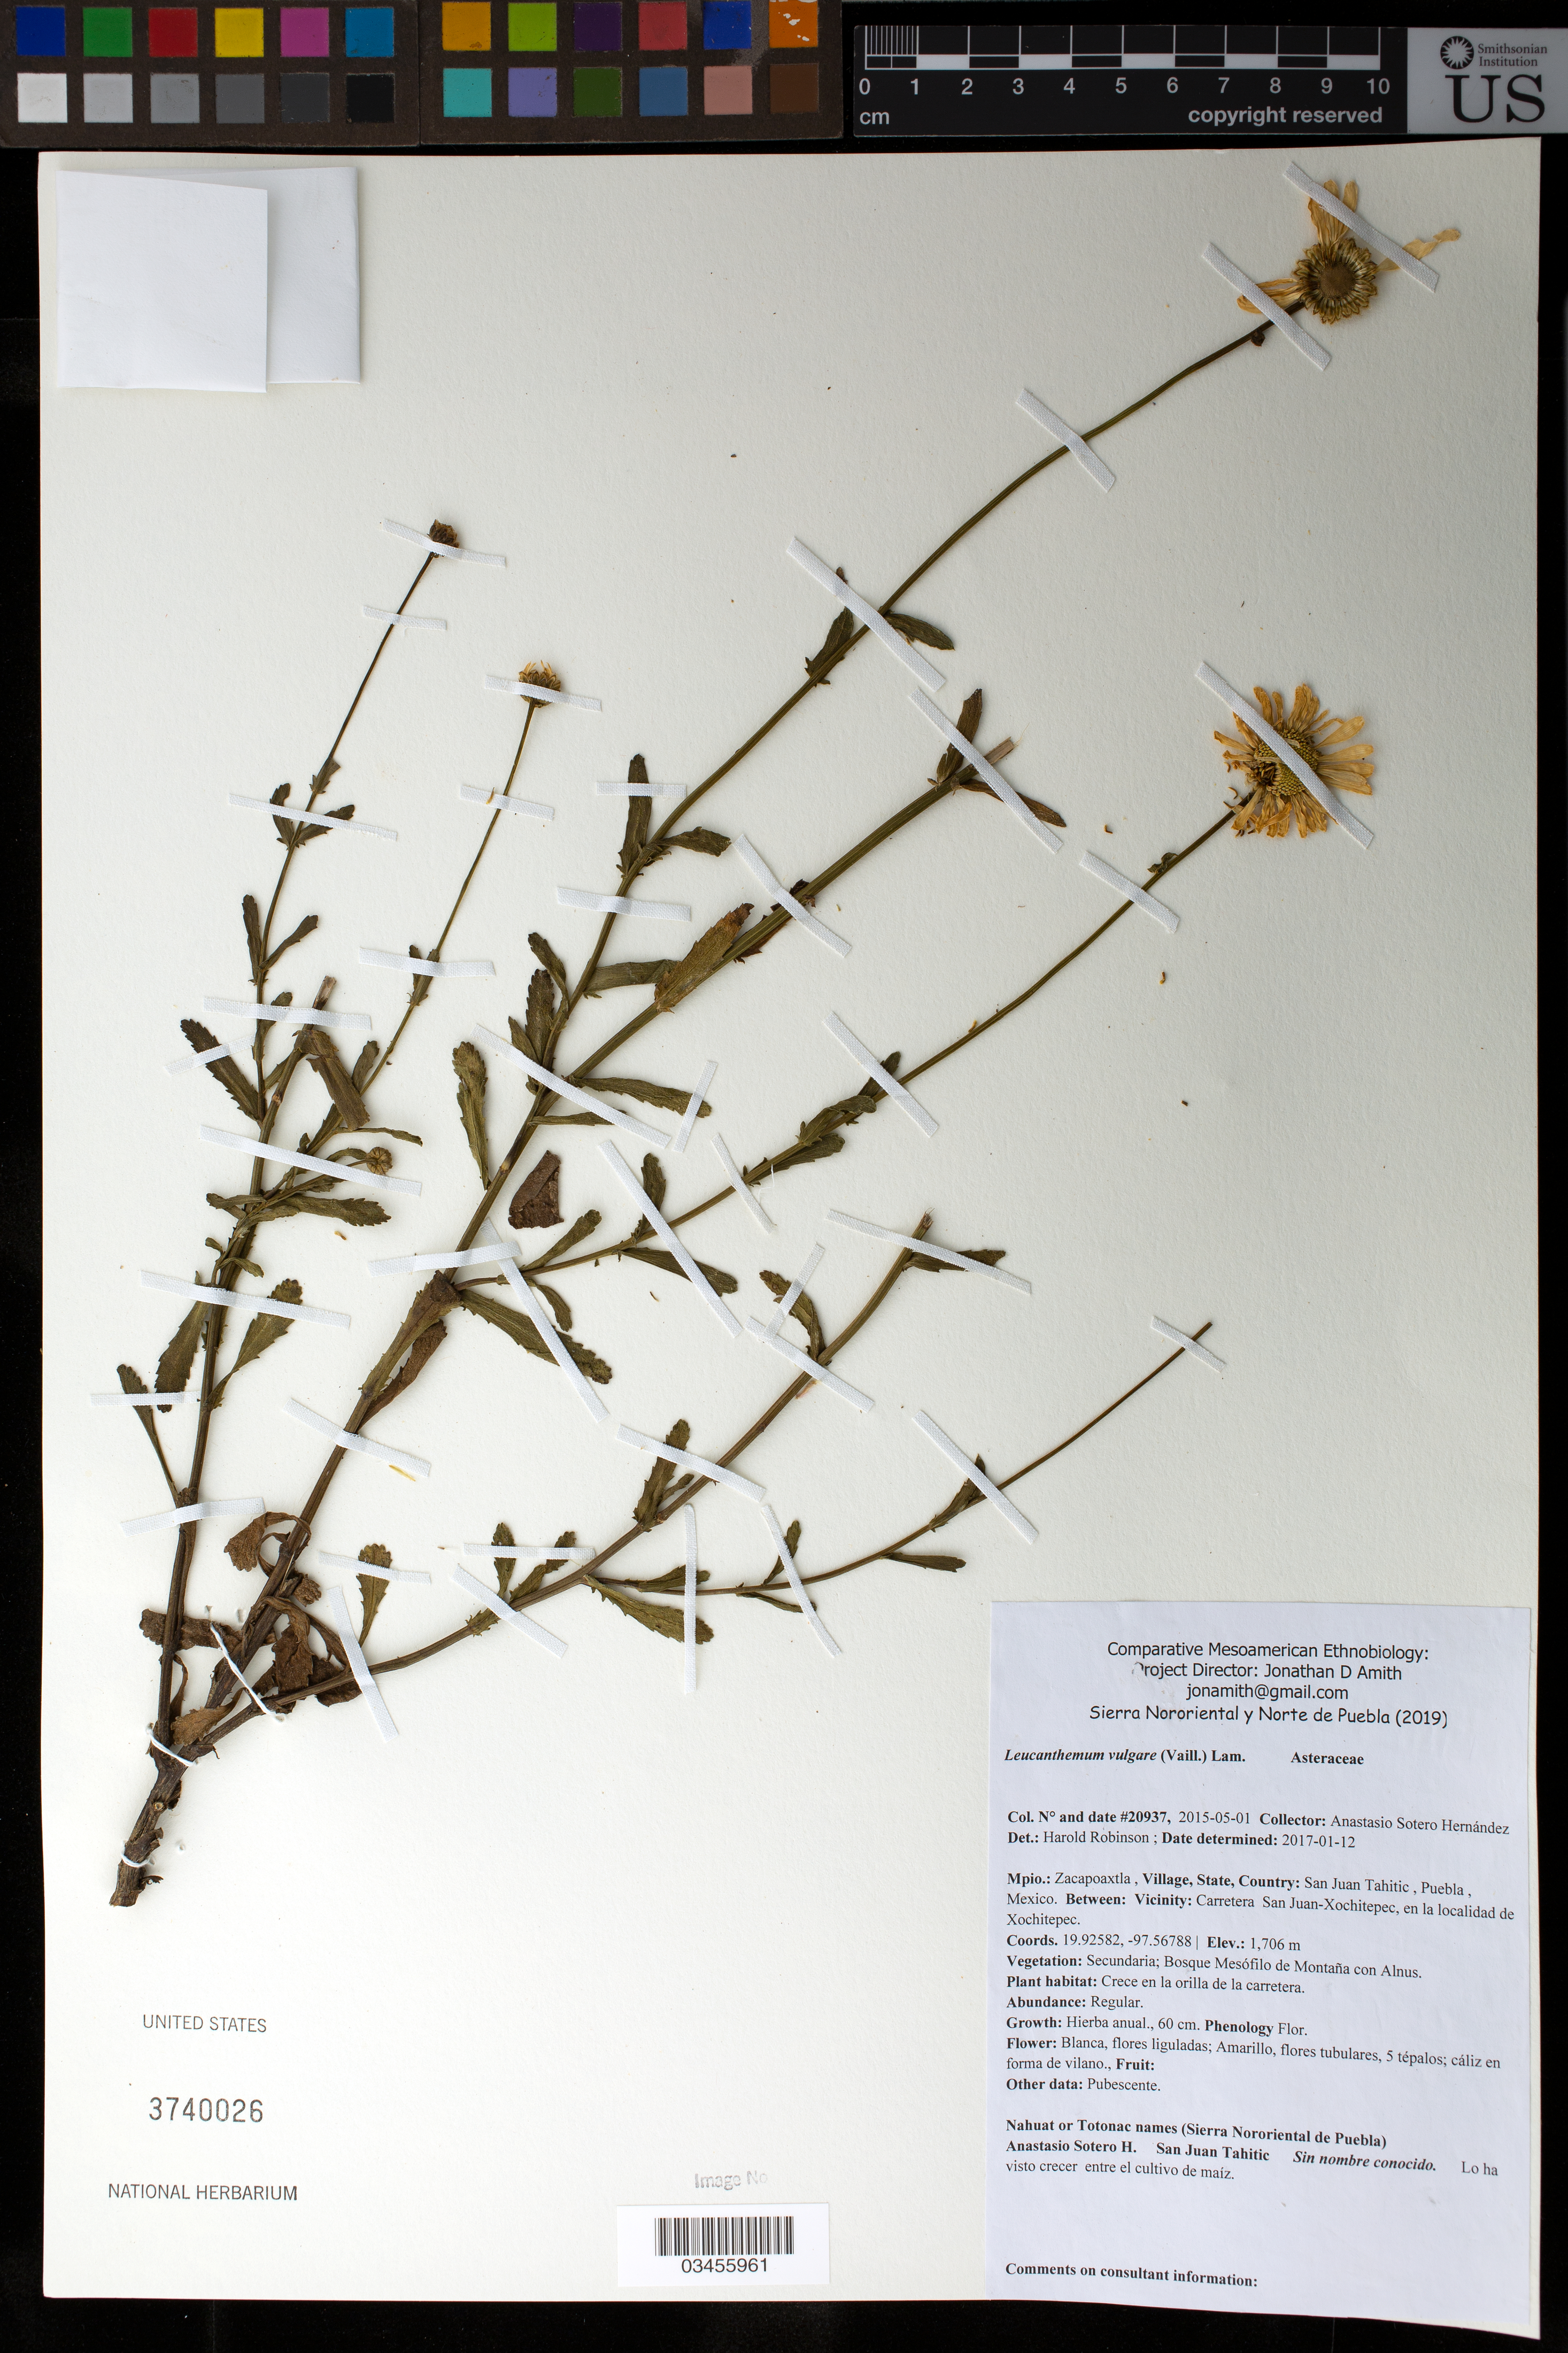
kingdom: Plantae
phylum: Tracheophyta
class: Magnoliopsida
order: Asterales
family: Asteraceae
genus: Leucanthemum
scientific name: Leucanthemum vulgare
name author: Lam.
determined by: Robinson, Harold E., (US)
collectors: A. Sotero H.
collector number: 20937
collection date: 2015-05-01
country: México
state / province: Puebla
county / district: Zacapoaxtla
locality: PUEBLO: San Juan Tahitic; LOCALIDAD EXACTA: Carretera San Juan-Xochitepec, en la localidad de Xochitepec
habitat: Bosque mesófilo de montaña con Alnus | Crece en la orilla de la carretera.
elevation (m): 1706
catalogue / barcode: US 3740026